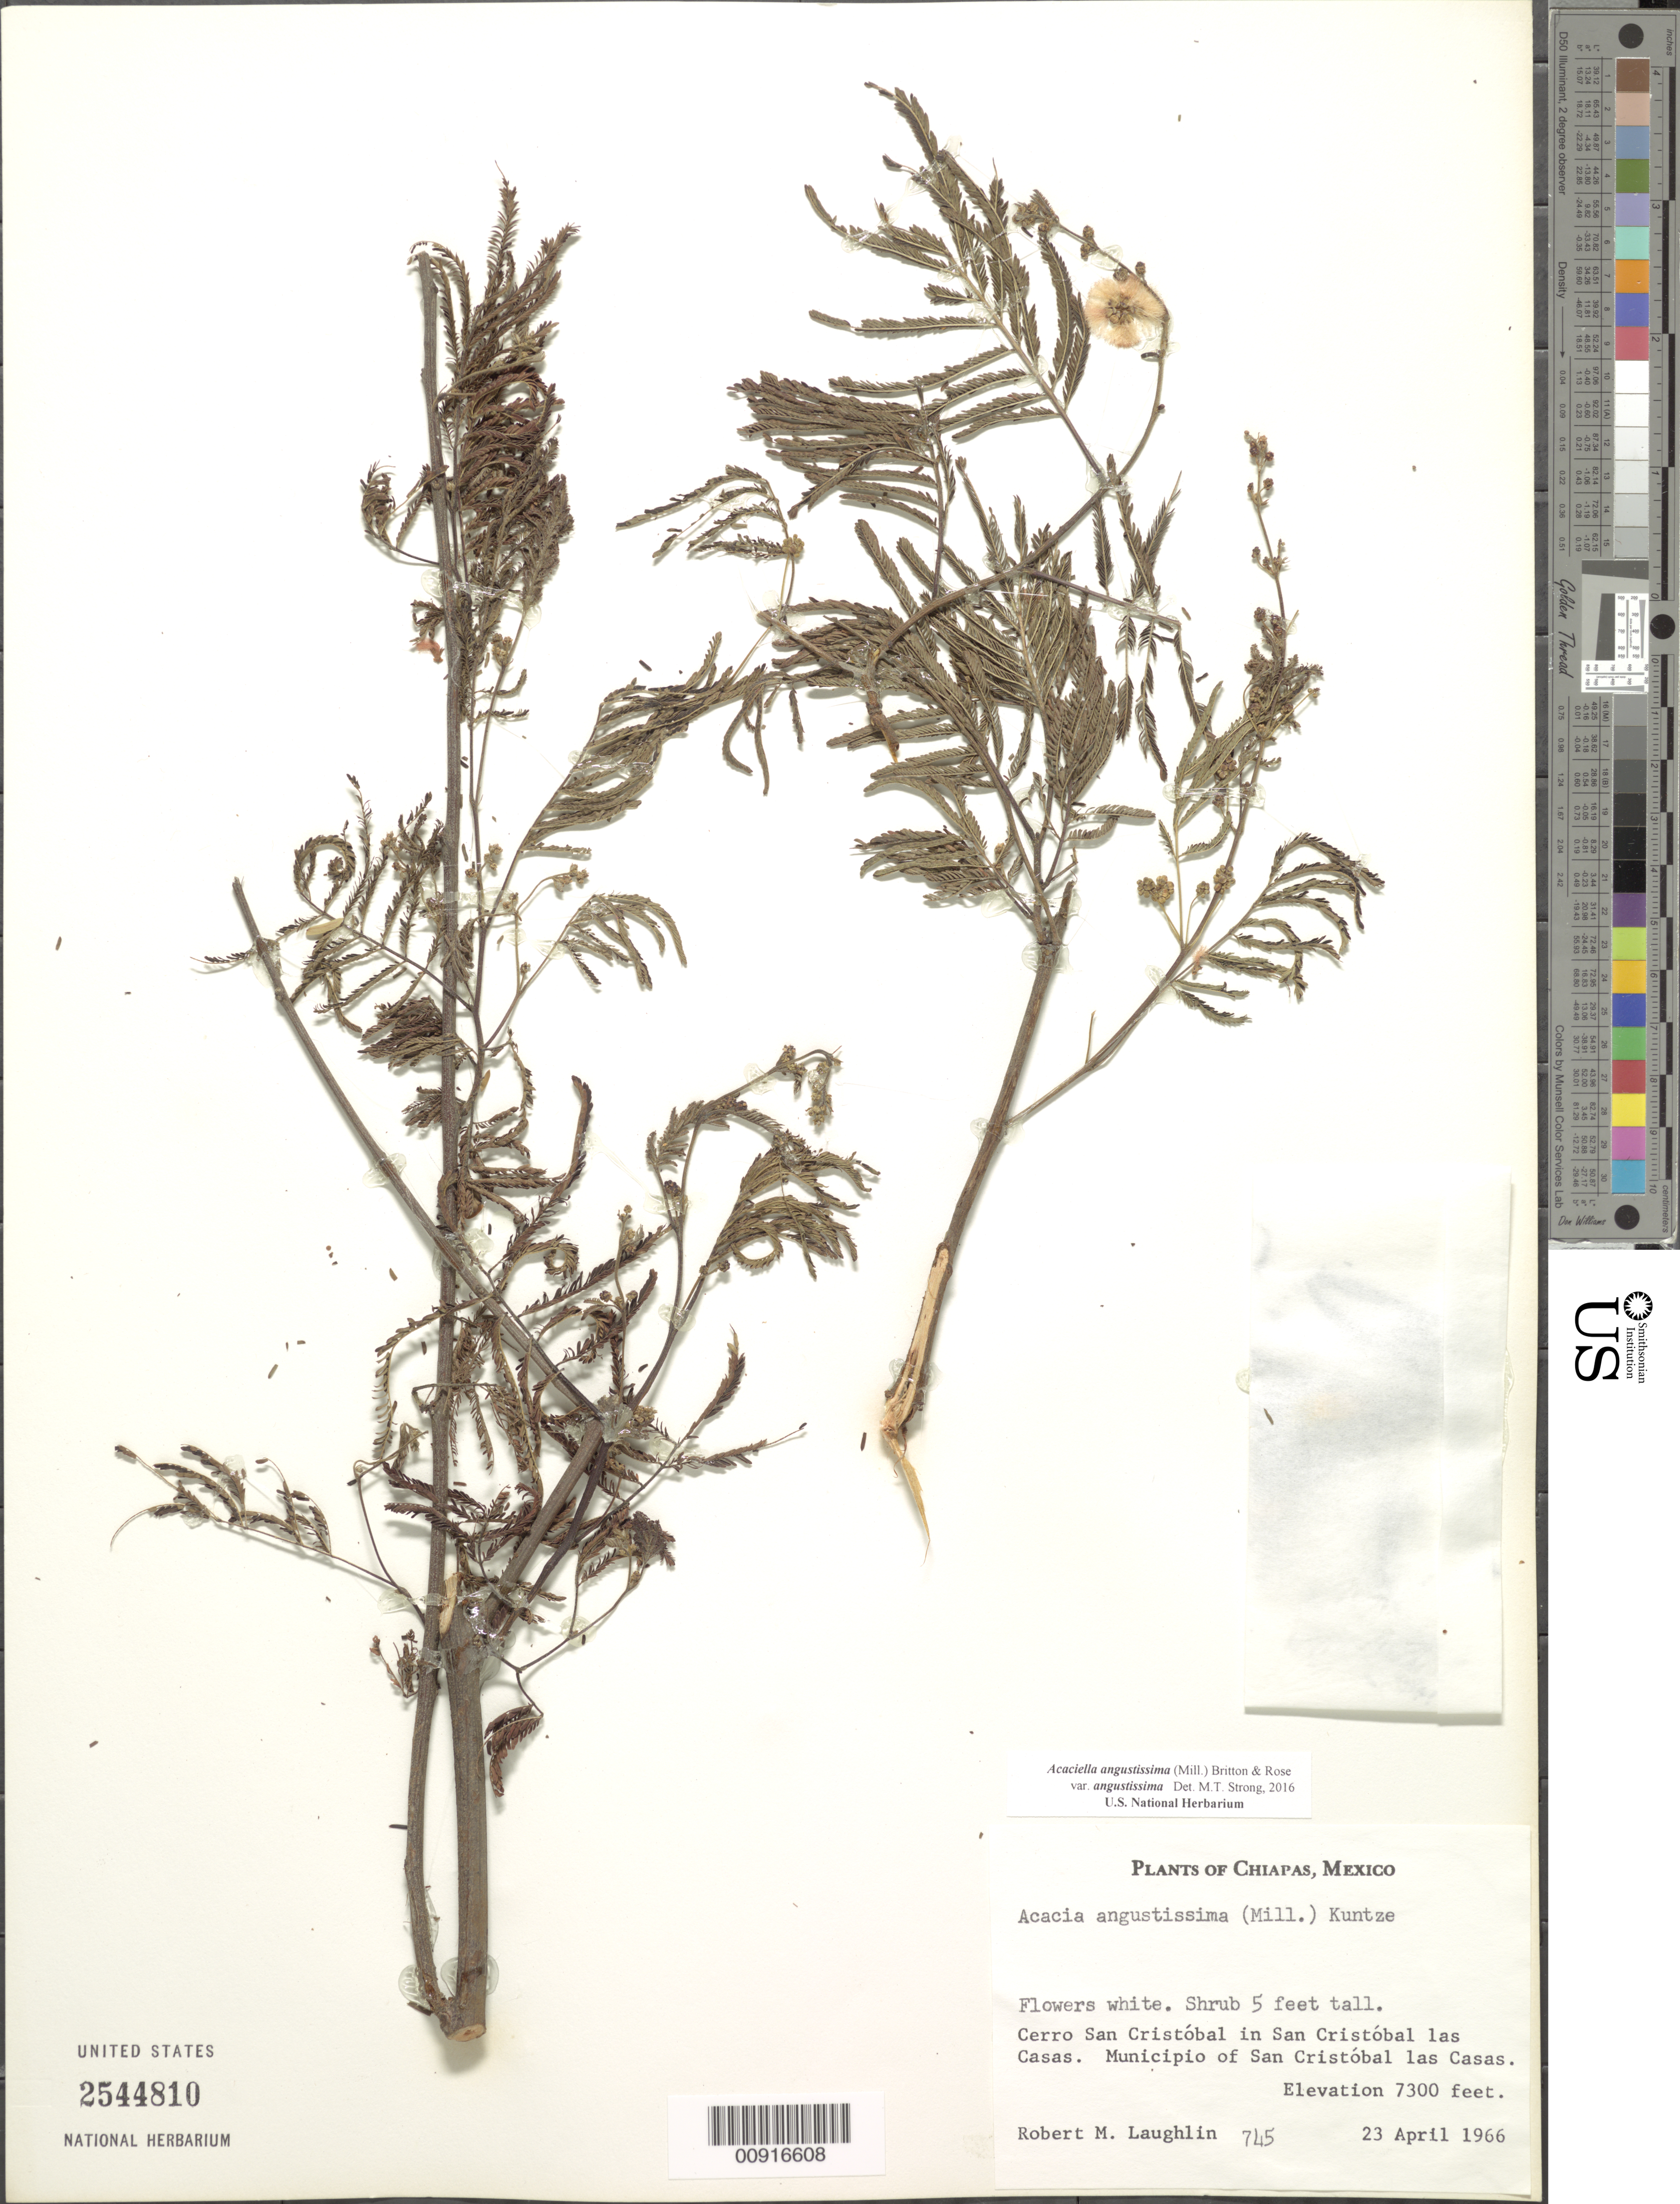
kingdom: Plantae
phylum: Tracheophyta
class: Magnoliopsida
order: Fabales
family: Fabaceae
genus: Acaciella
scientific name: Acaciella angustissima var. angustissima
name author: (Mill.) Britton & Rose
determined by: Strong, M. T., (US), Smithsonian Institution - National Museum of Natural History (UNITED STATES)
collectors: R. M. Laughlin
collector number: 745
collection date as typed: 23 Apr 1966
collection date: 1966-04-23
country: Mexico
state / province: Chiapas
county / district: San Cristóbal de las Casas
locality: Cerro San Cristóbal in San Cristóbal las Casas. Municipio of San Cristóbal las Casas, Chiapas.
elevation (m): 2225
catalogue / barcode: US 2544810